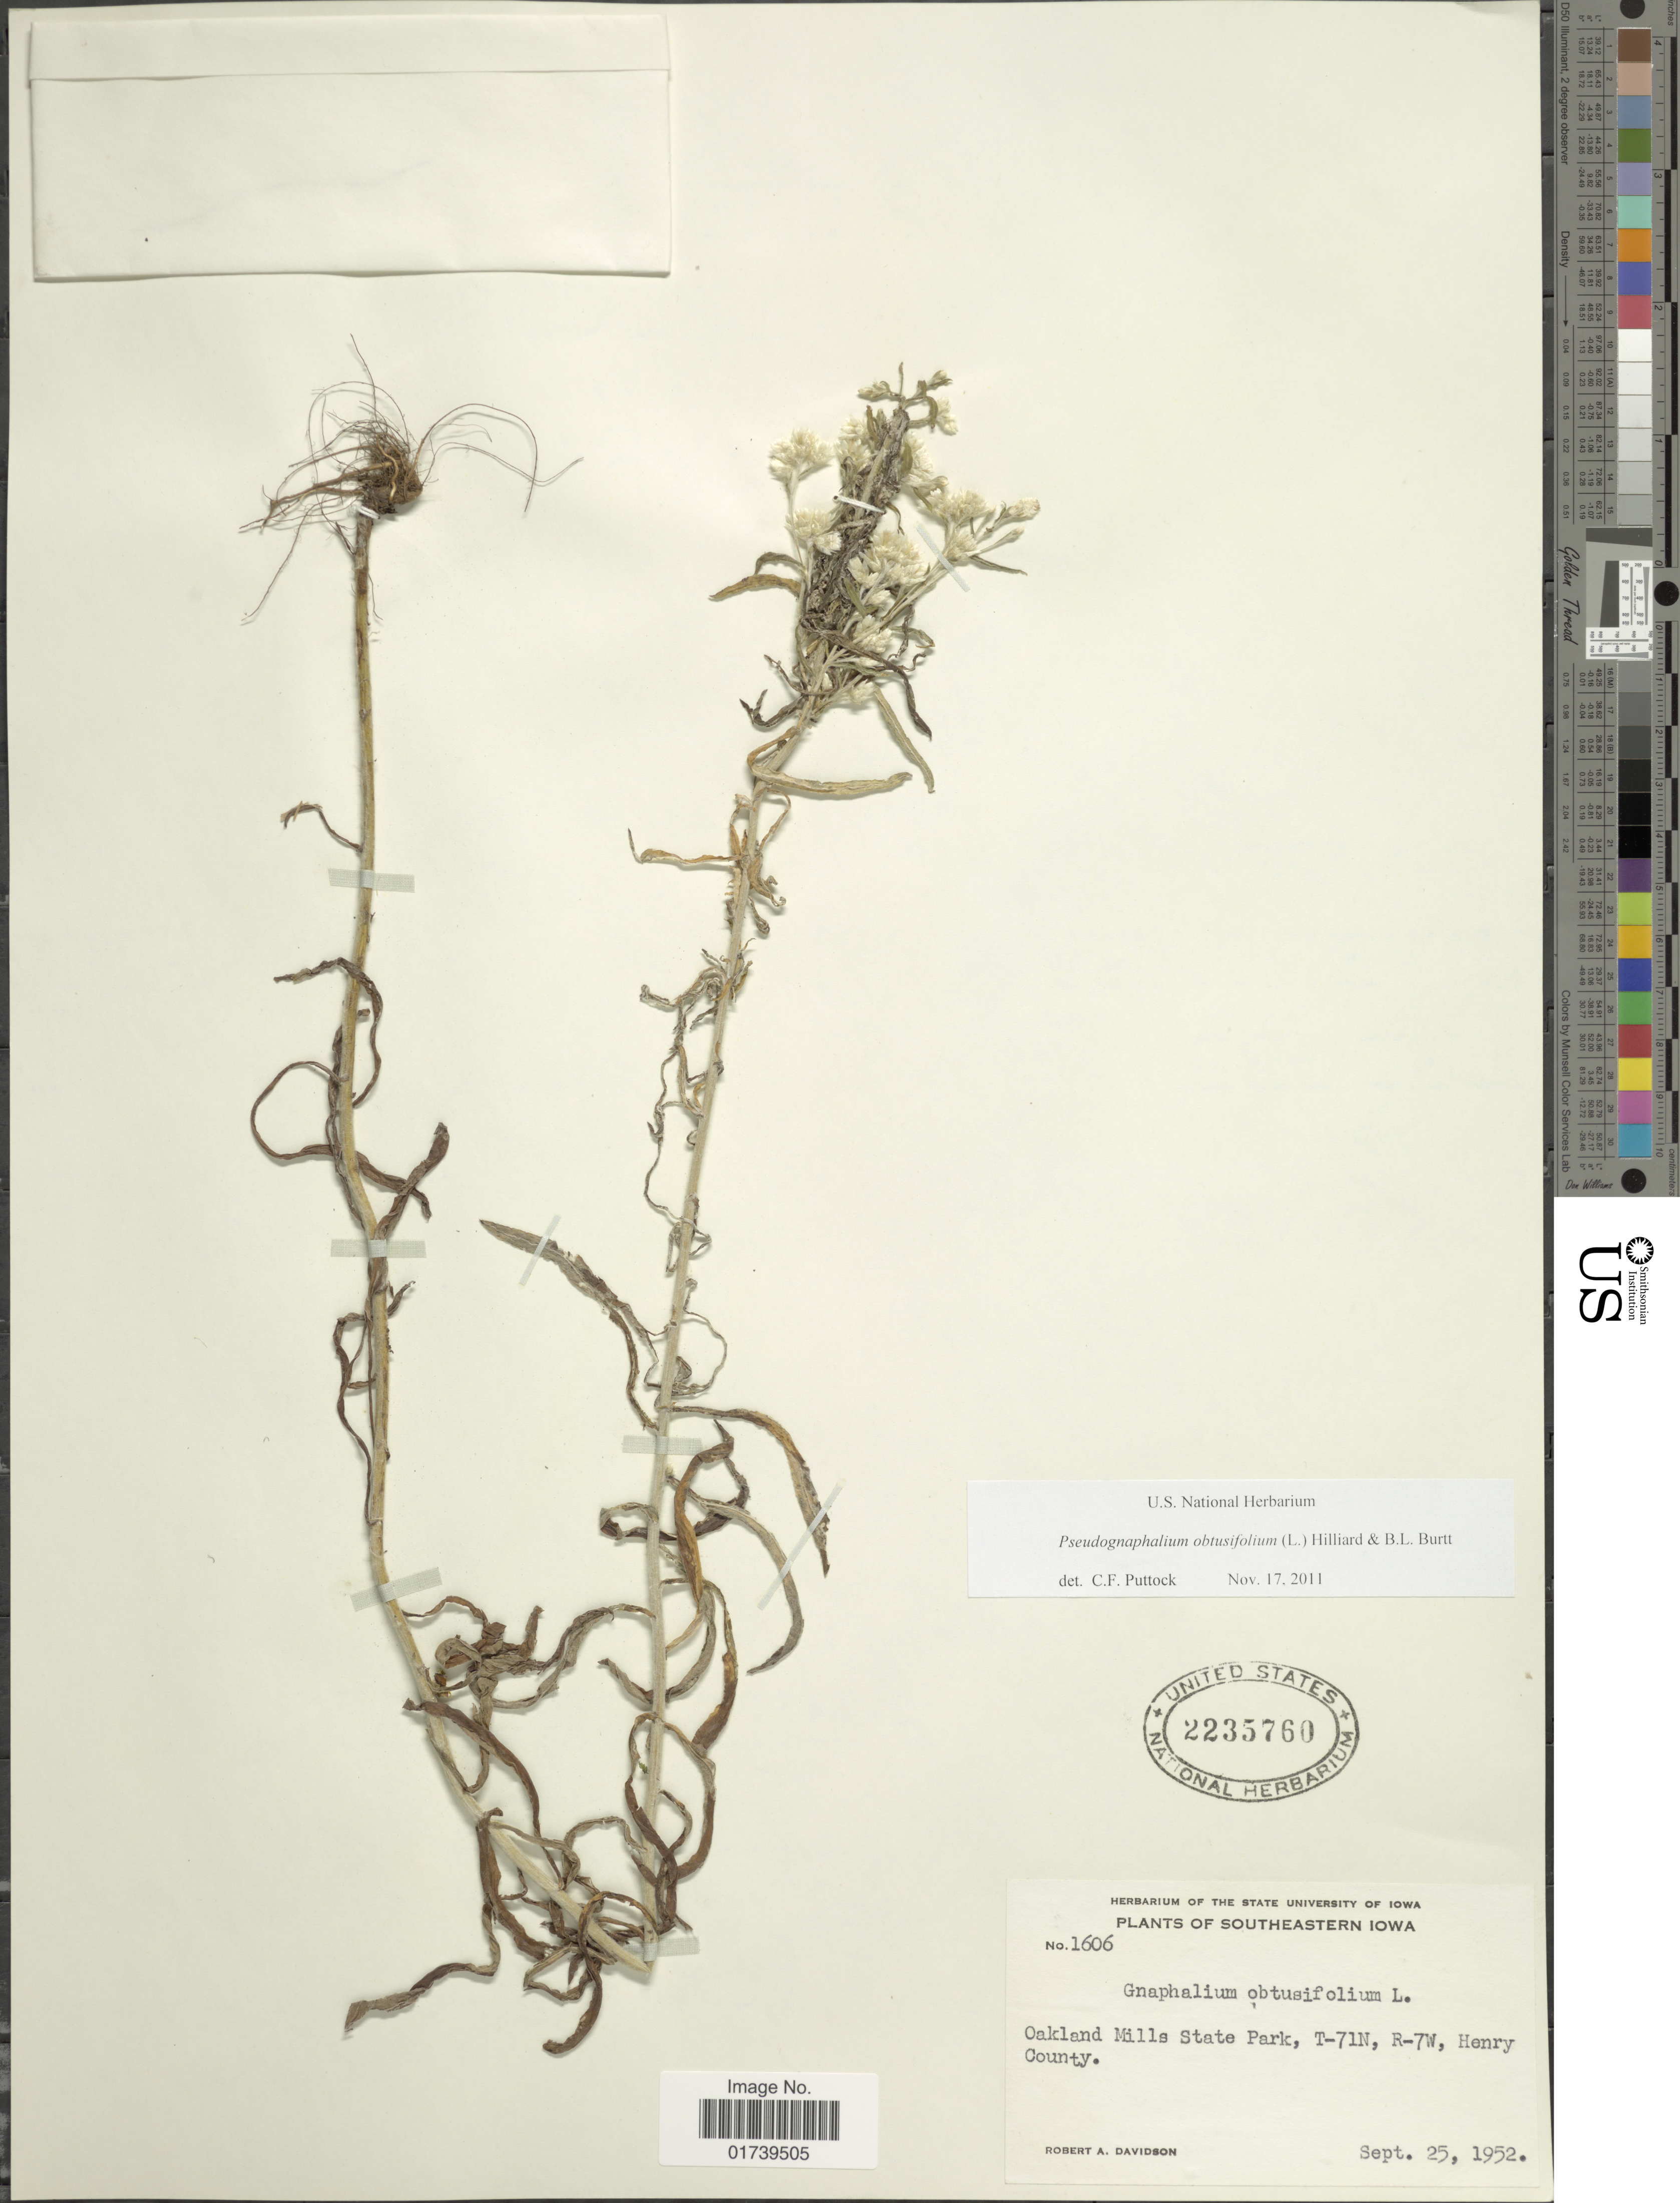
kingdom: Plantae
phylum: Tracheophyta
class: Magnoliopsida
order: Asterales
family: Asteraceae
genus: Pseudognaphalium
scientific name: Pseudognaphalium obtusifolium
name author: (L.) Hilliard & B.L. Burtt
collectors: R. A. Davidson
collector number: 1606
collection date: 1952-09-25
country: United States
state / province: Iowa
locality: Southeastern Iowa, Oakland Mills State Park, T-7IN, R-7W, Henry County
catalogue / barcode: US 2235760